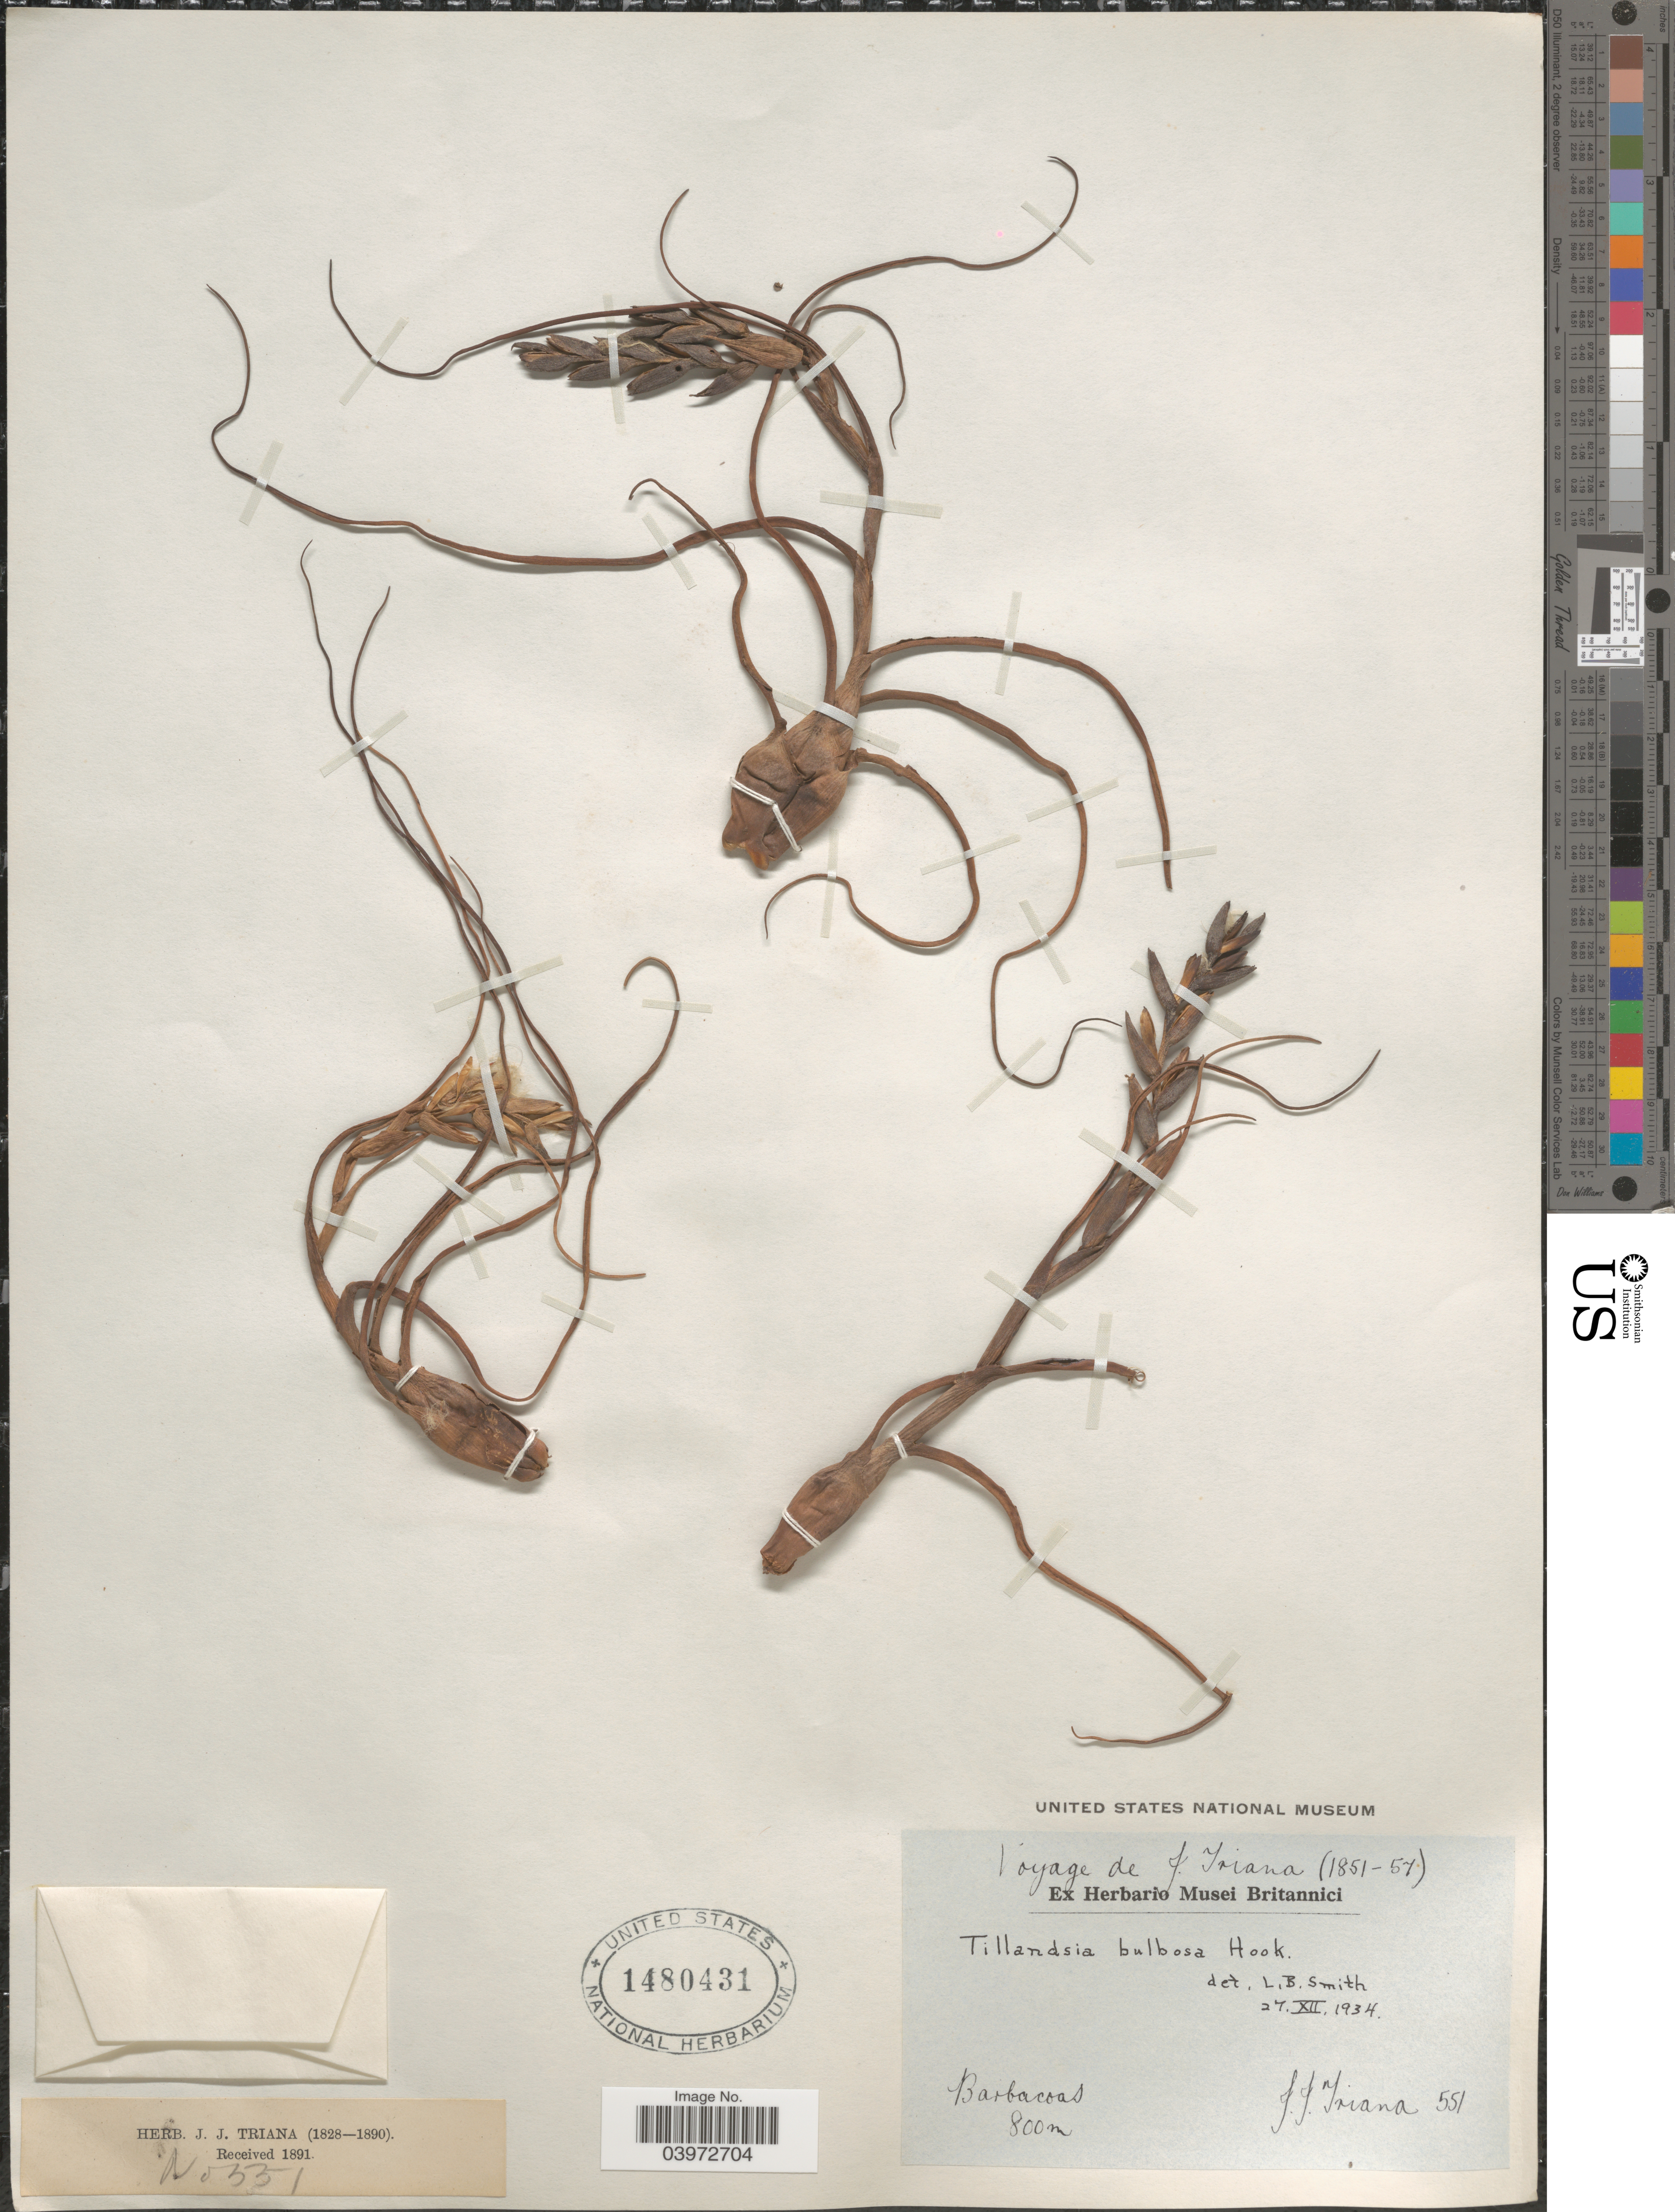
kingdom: Plantae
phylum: Tracheophyta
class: Liliopsida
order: Poales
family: Bromeliaceae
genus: Tillandsia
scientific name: Tillandsia bulbosa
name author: Hook.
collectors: J. J. Triana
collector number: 551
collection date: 1851/1857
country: Colombia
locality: Barbacoas.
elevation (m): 800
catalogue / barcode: US 1480431